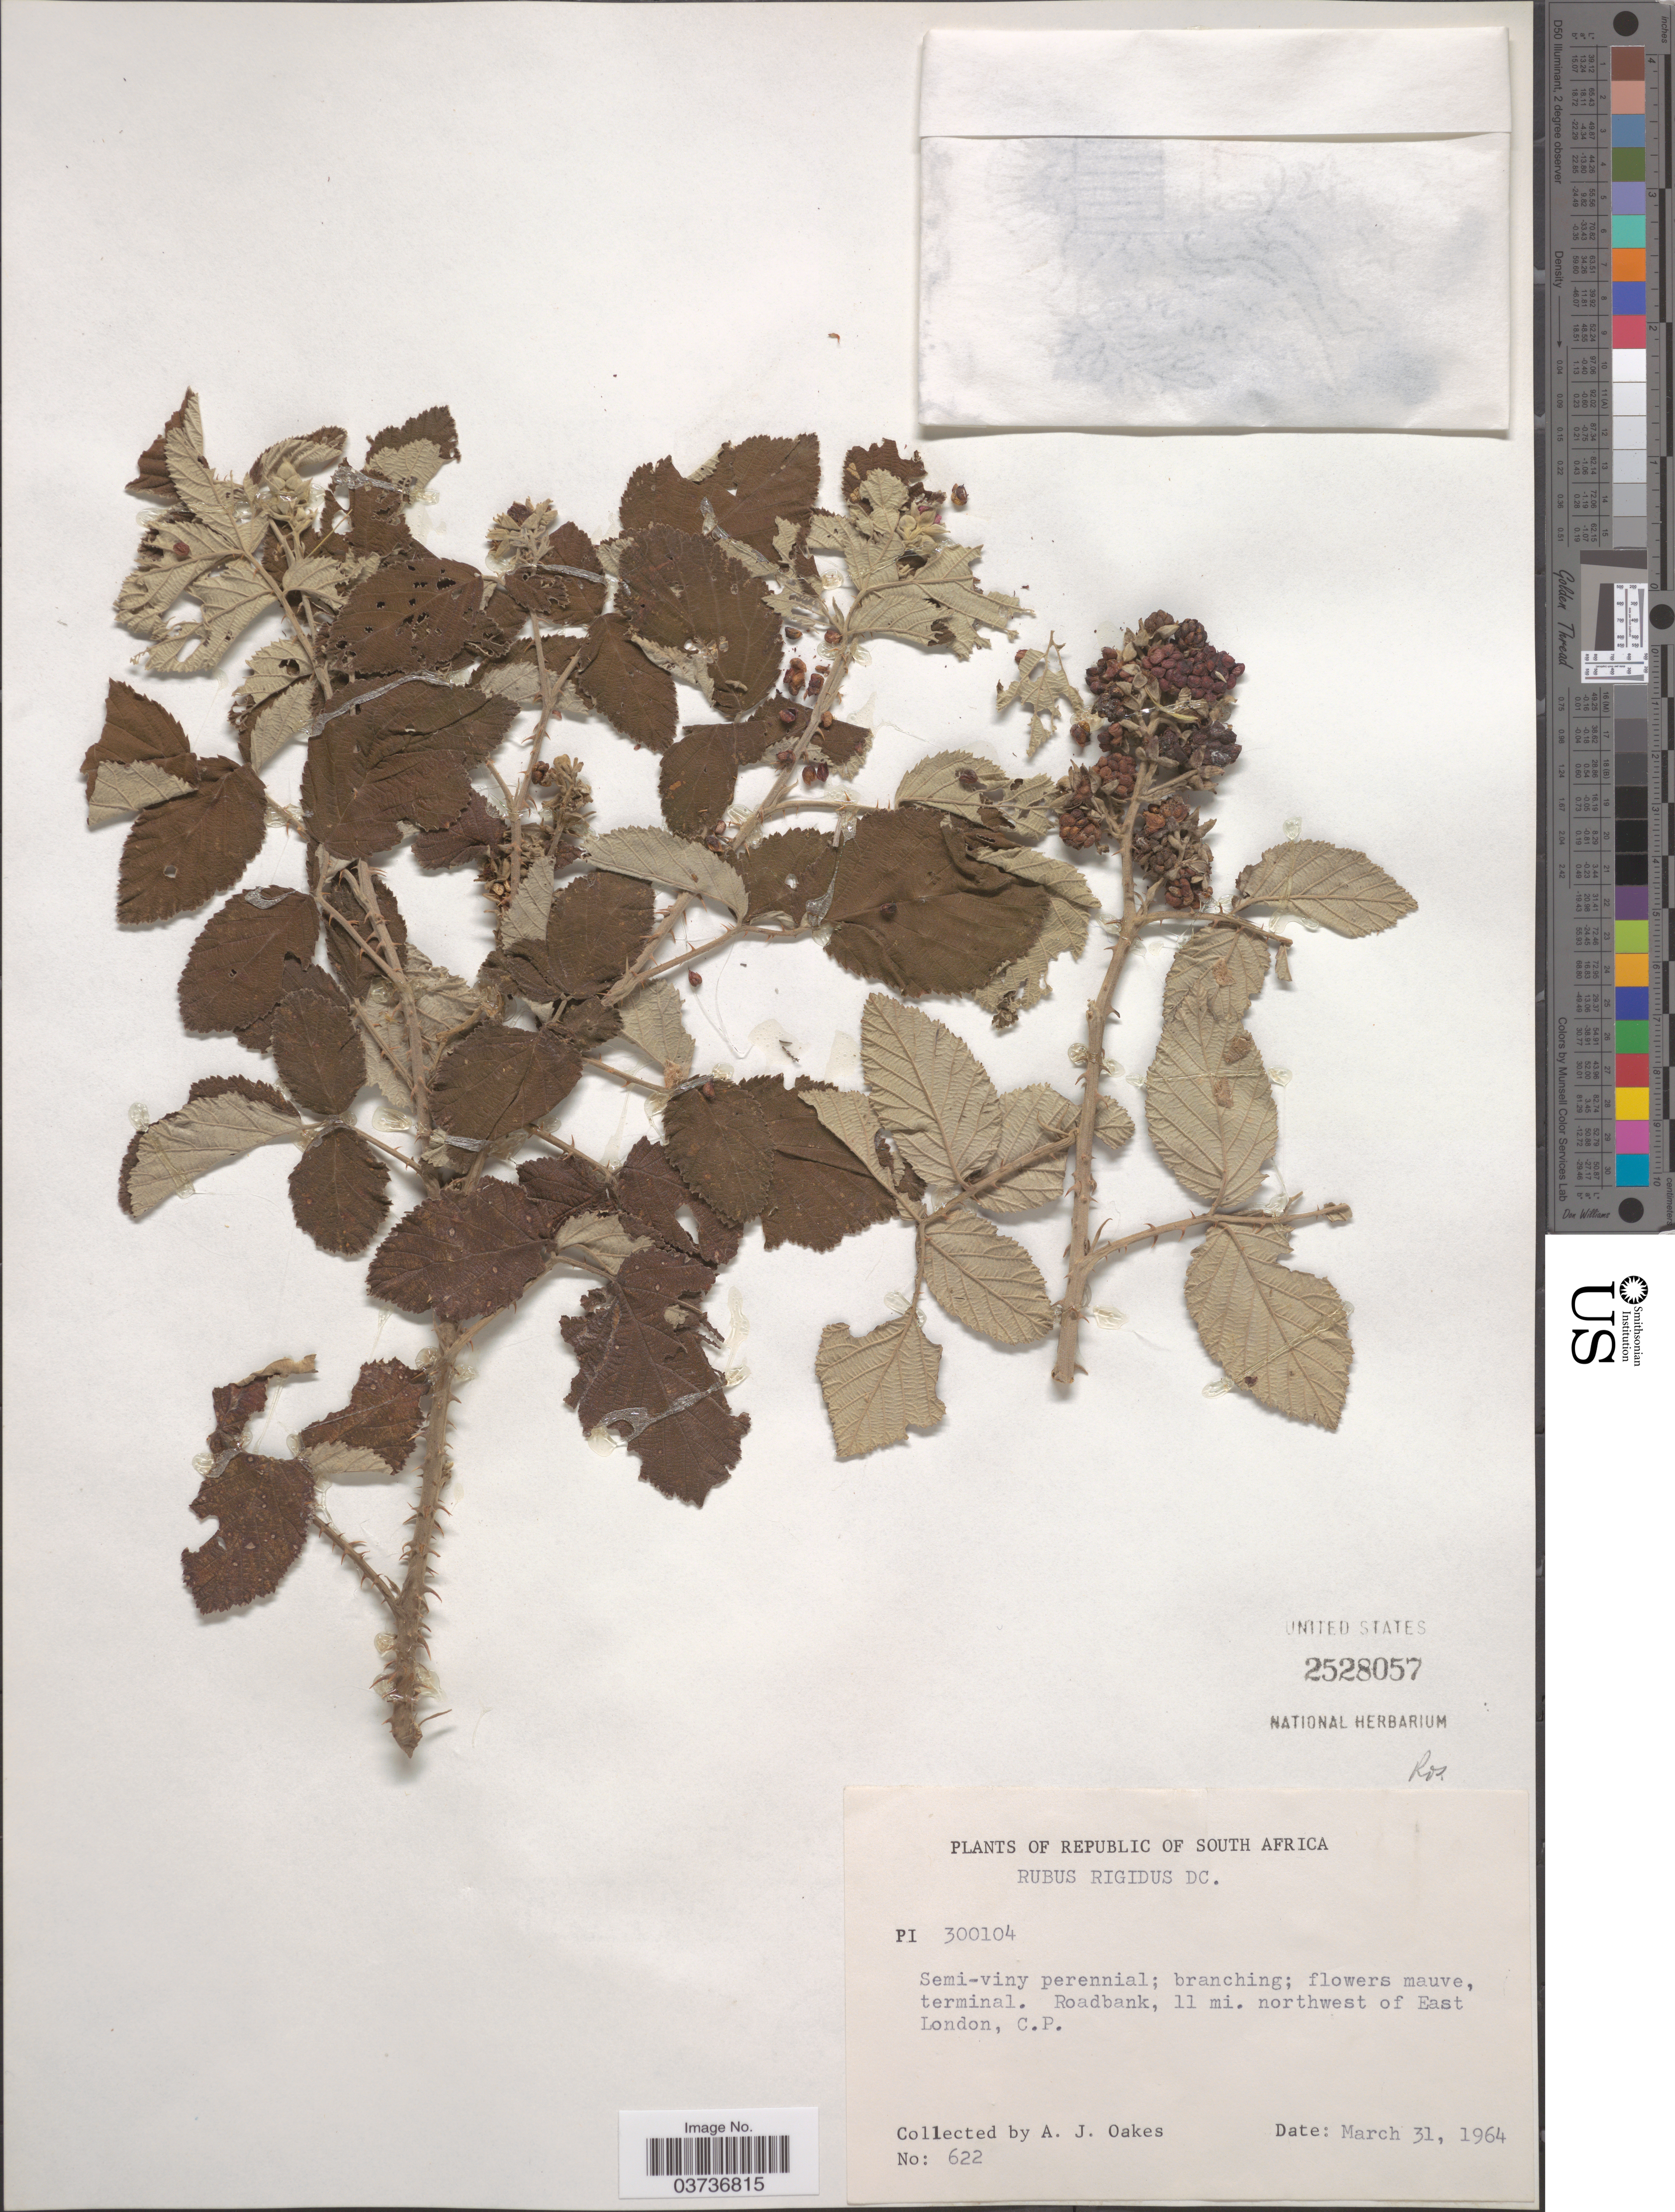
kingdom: Plantae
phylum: Tracheophyta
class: Magnoliopsida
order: Rosales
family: Rosaceae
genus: Rubus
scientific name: Rubus rigidus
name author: Sm.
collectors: A. Oakes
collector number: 622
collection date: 1964-03-31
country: South Africa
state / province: Eastern Cape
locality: Roadbank, 11 mi. northwest of East London, C.P.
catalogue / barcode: US 2528057